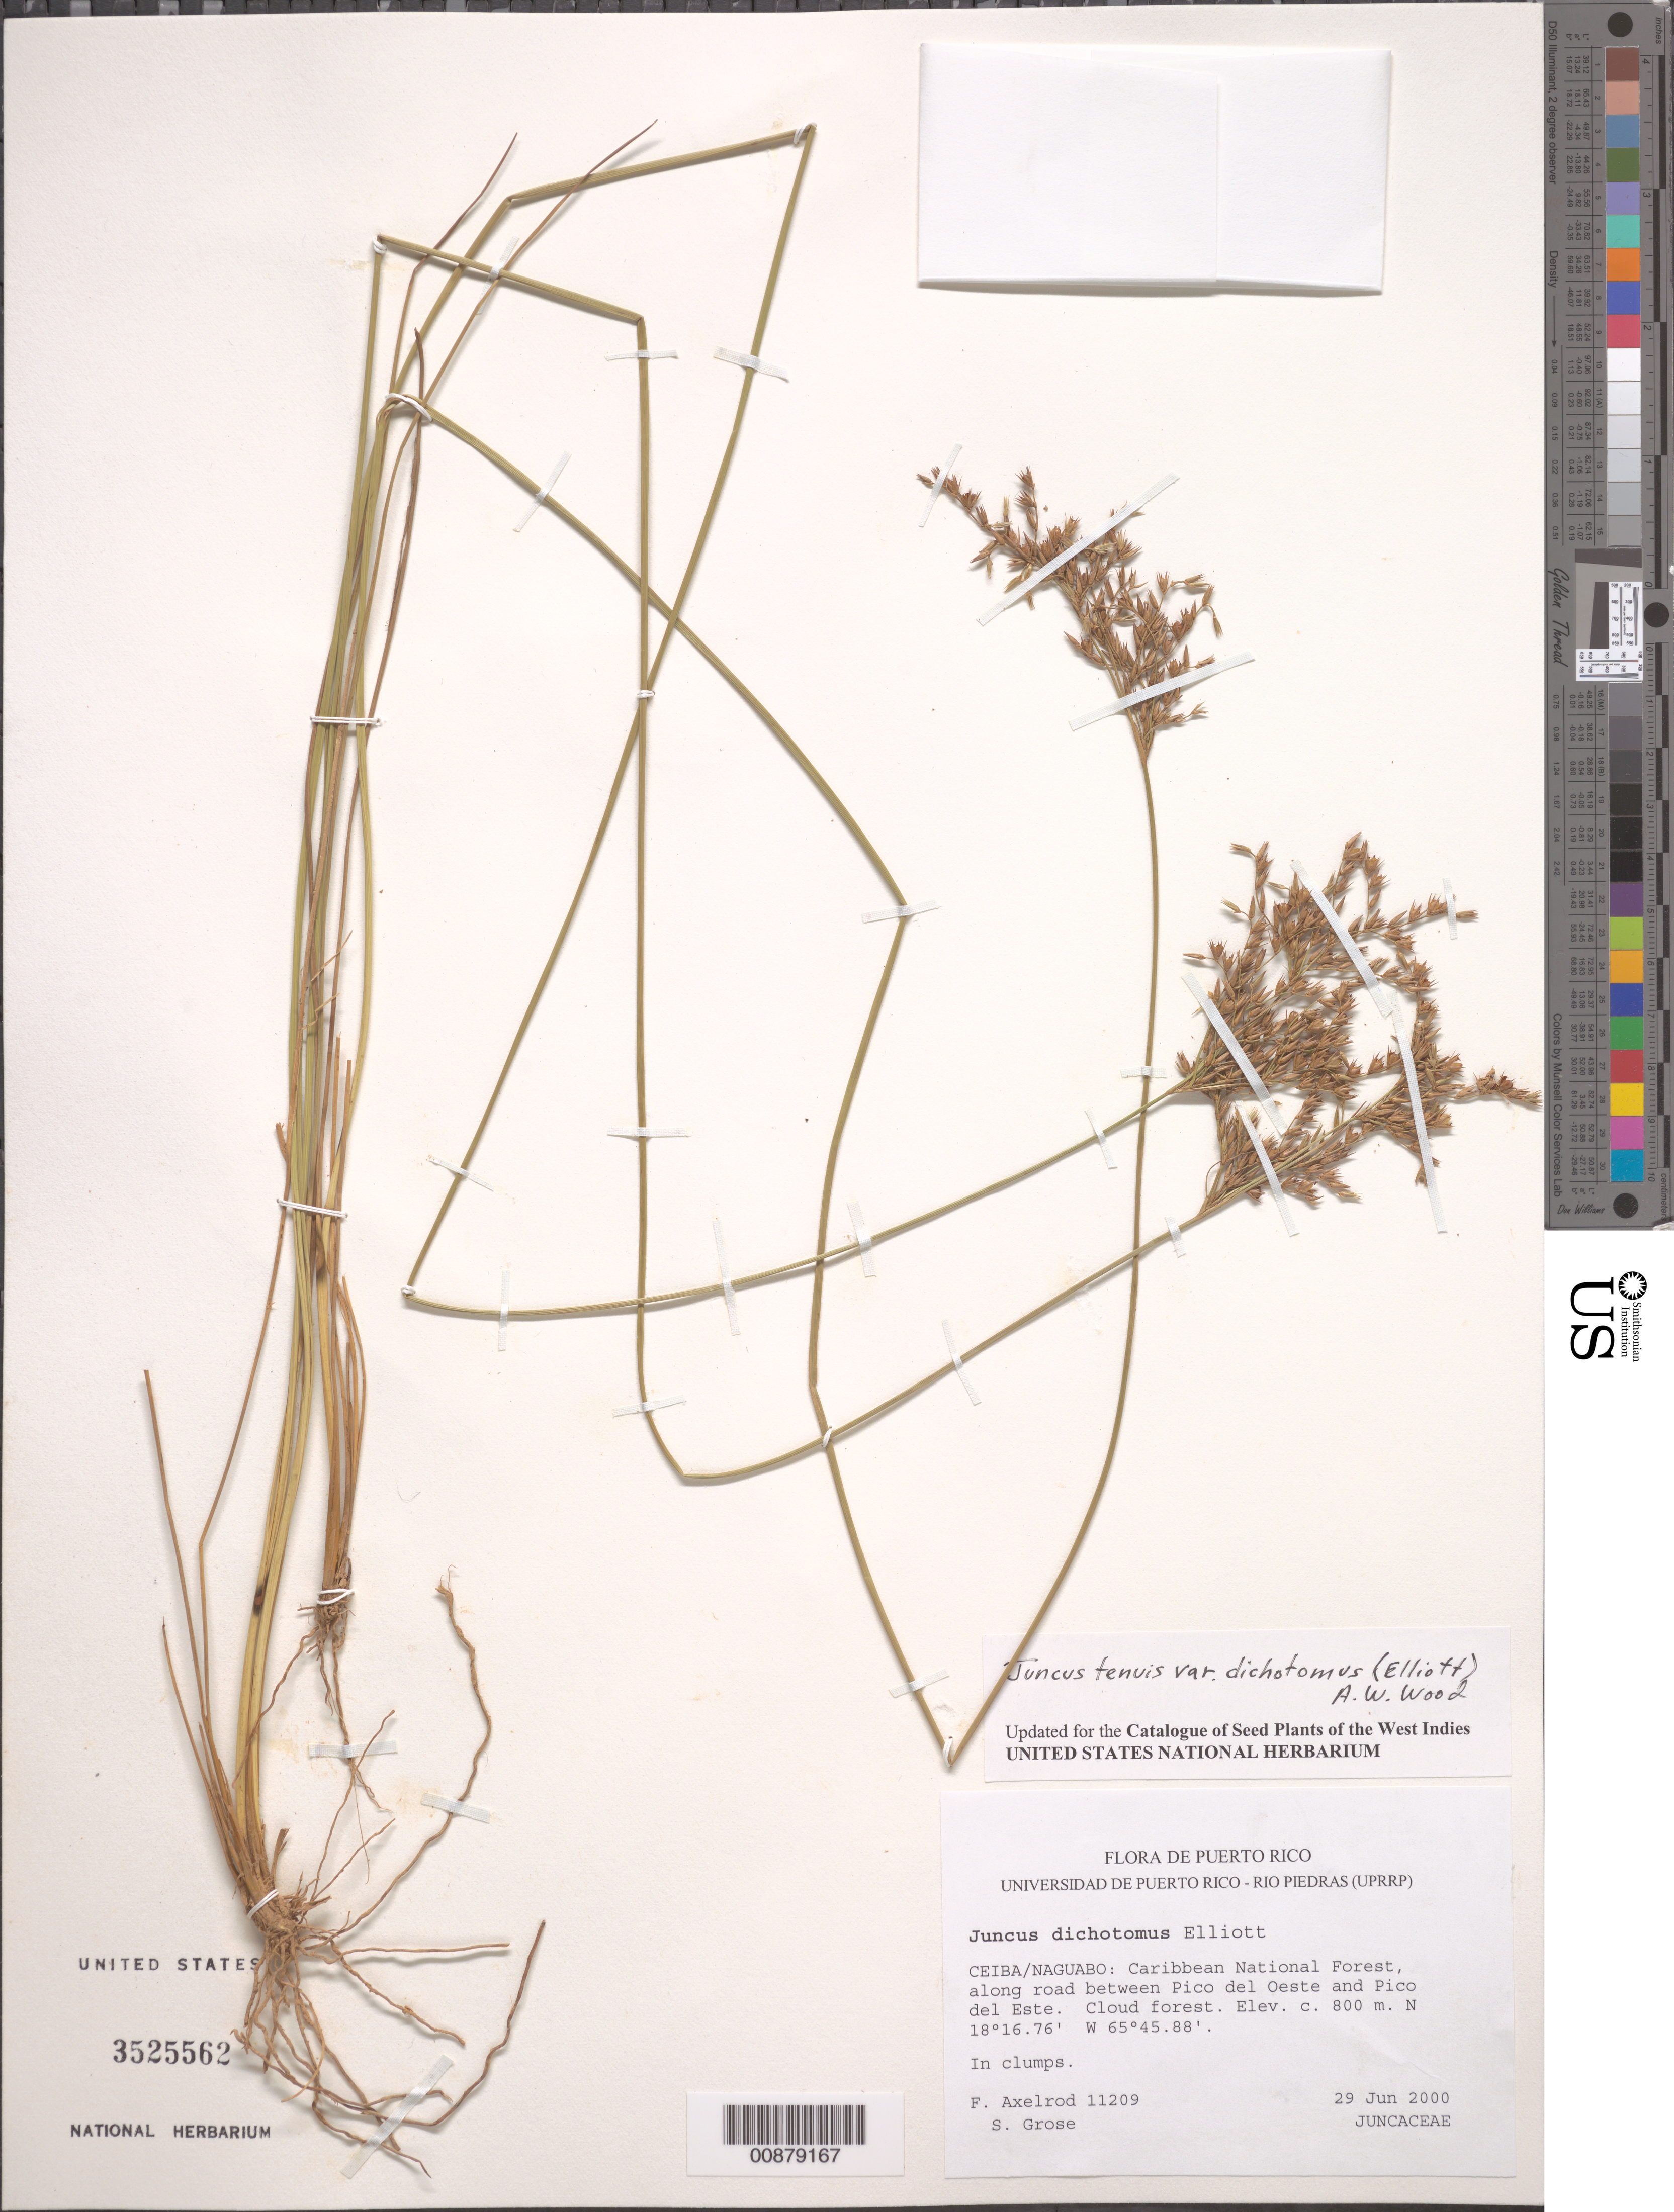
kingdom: Plantae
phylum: Tracheophyta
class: Liliopsida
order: Poales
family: Juncaceae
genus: Juncus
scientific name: Juncus tenuis var. dichotomus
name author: (Elliott) Alph. Wood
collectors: F. S. Axelrod & S. Grose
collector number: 11209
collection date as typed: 29 Jun 2000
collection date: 2000-06-29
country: Puerto Rico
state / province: Ceiba/Naguabo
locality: Caribbean National Forest, along road between Pico del Oeste and Pico de Este.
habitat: Cloud forest.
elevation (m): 800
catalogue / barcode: US 3525562